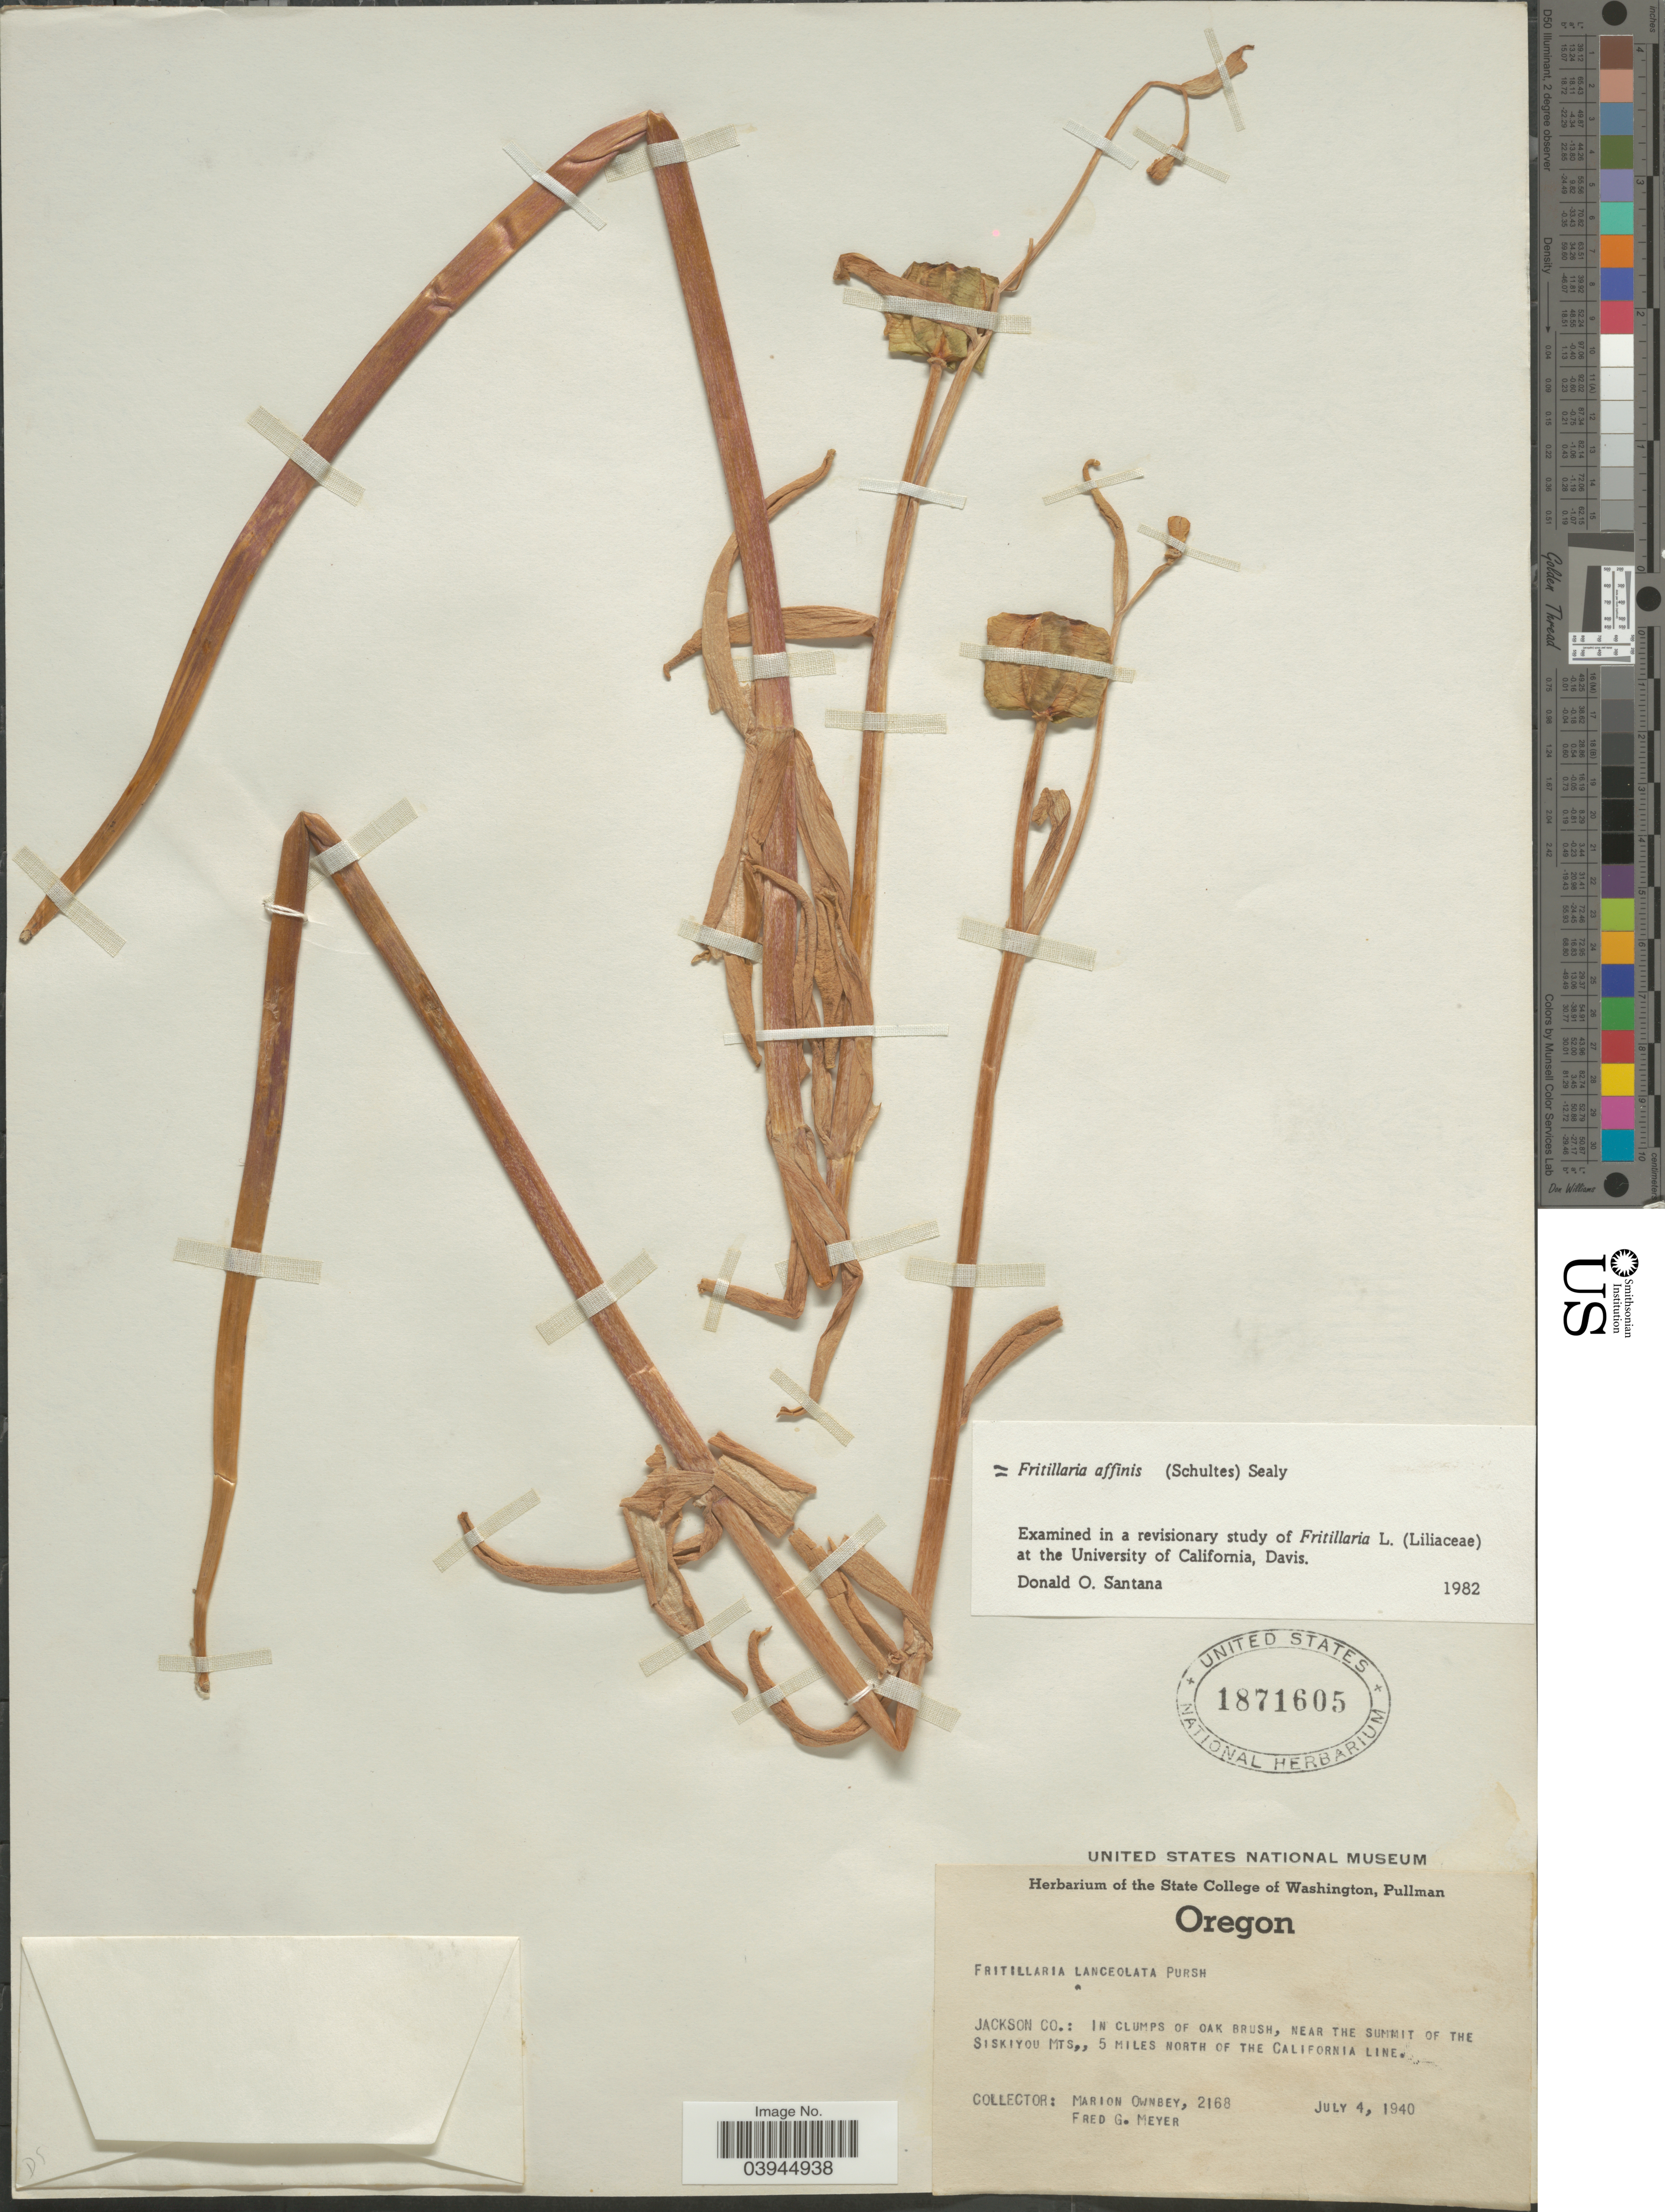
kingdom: Plantae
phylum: Tracheophyta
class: Liliopsida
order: Liliales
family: Liliaceae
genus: Fritillaria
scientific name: Fritillaria affinis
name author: (Schult. & Schult. f.) Sealy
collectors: M. Ownbey & F. G. Meyer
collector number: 2168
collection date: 1940-07-04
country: United States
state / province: Oregon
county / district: Jackson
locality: Jackson Co.: In clumps of oak brush, near the summit of the Siskiyou Mts., 5 miles north of the California Line.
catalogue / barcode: US 1871605